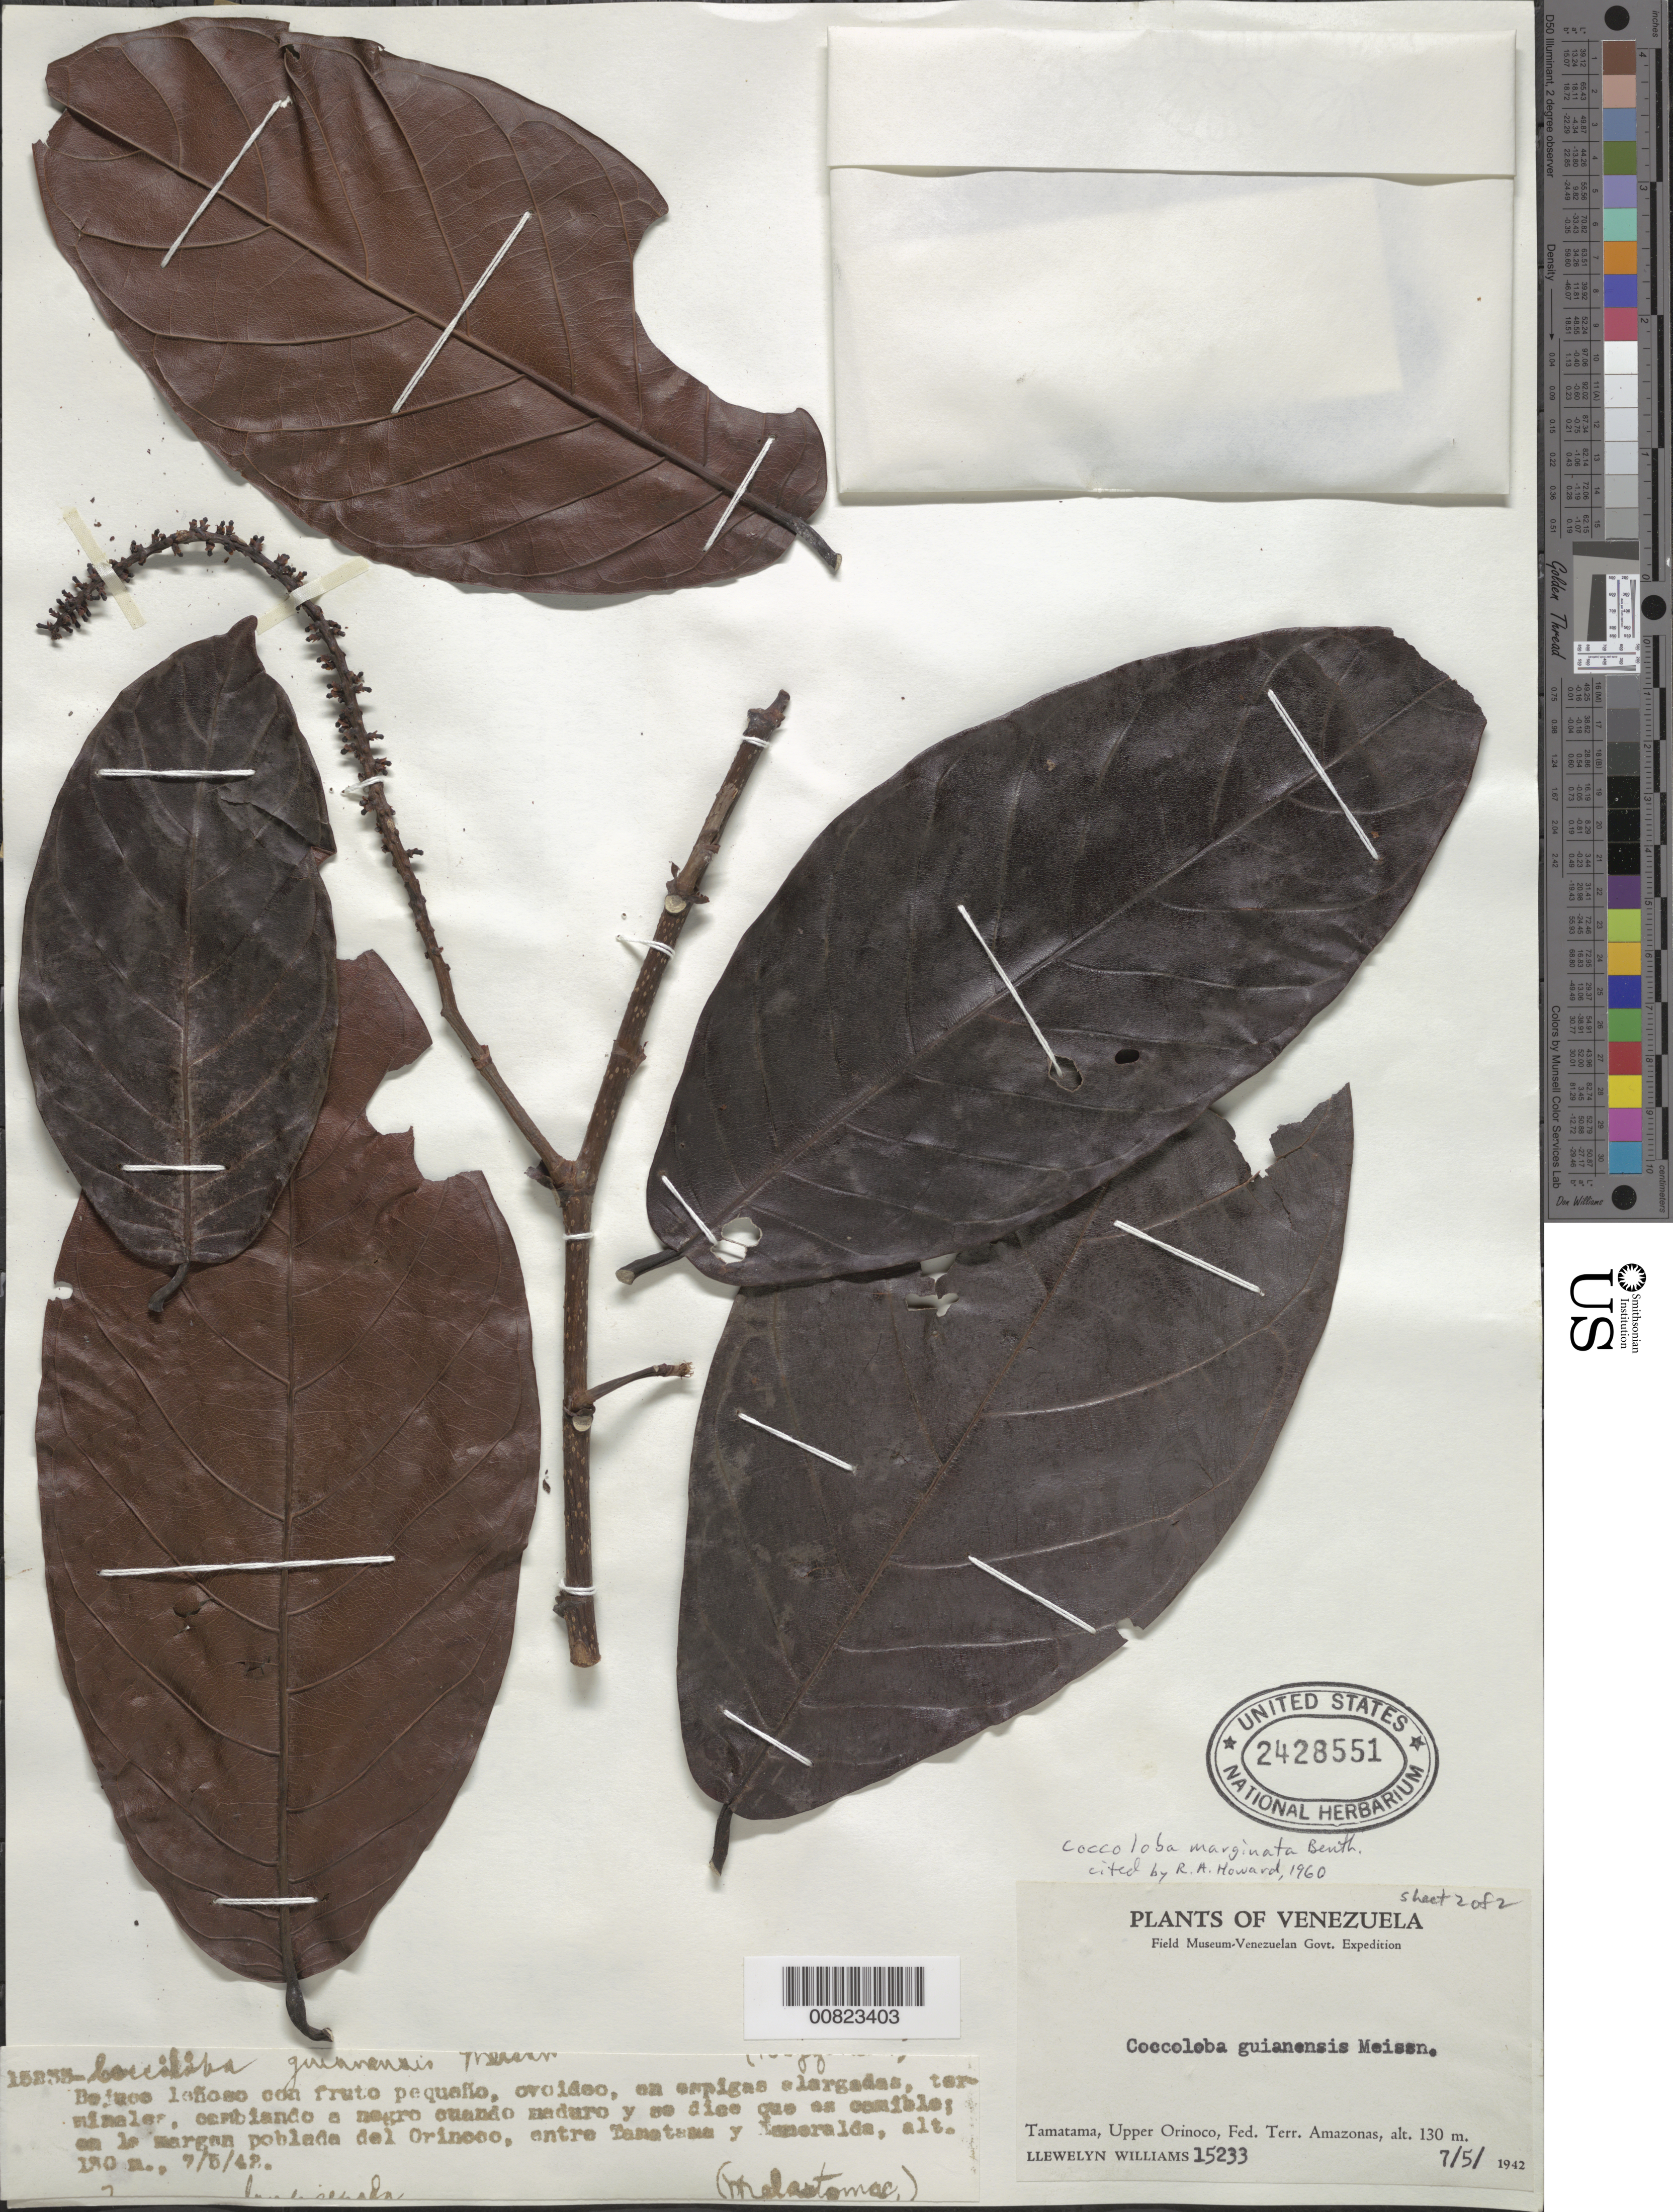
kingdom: Plantae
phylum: Tracheophyta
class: Magnoliopsida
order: Caryophyllales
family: Polygonaceae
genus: Coccoloba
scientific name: Coccoloba marginata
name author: Benth.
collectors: Ll. Williams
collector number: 15233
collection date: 1942-05-07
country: Venezuela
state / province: Amazonas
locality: Tamatama, Upper Orinoco, Fed. Terr. Amazonas. En la margen poblada del Orinoco, entre Tamatama y Esmeralda.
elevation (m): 130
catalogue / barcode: US 2428551